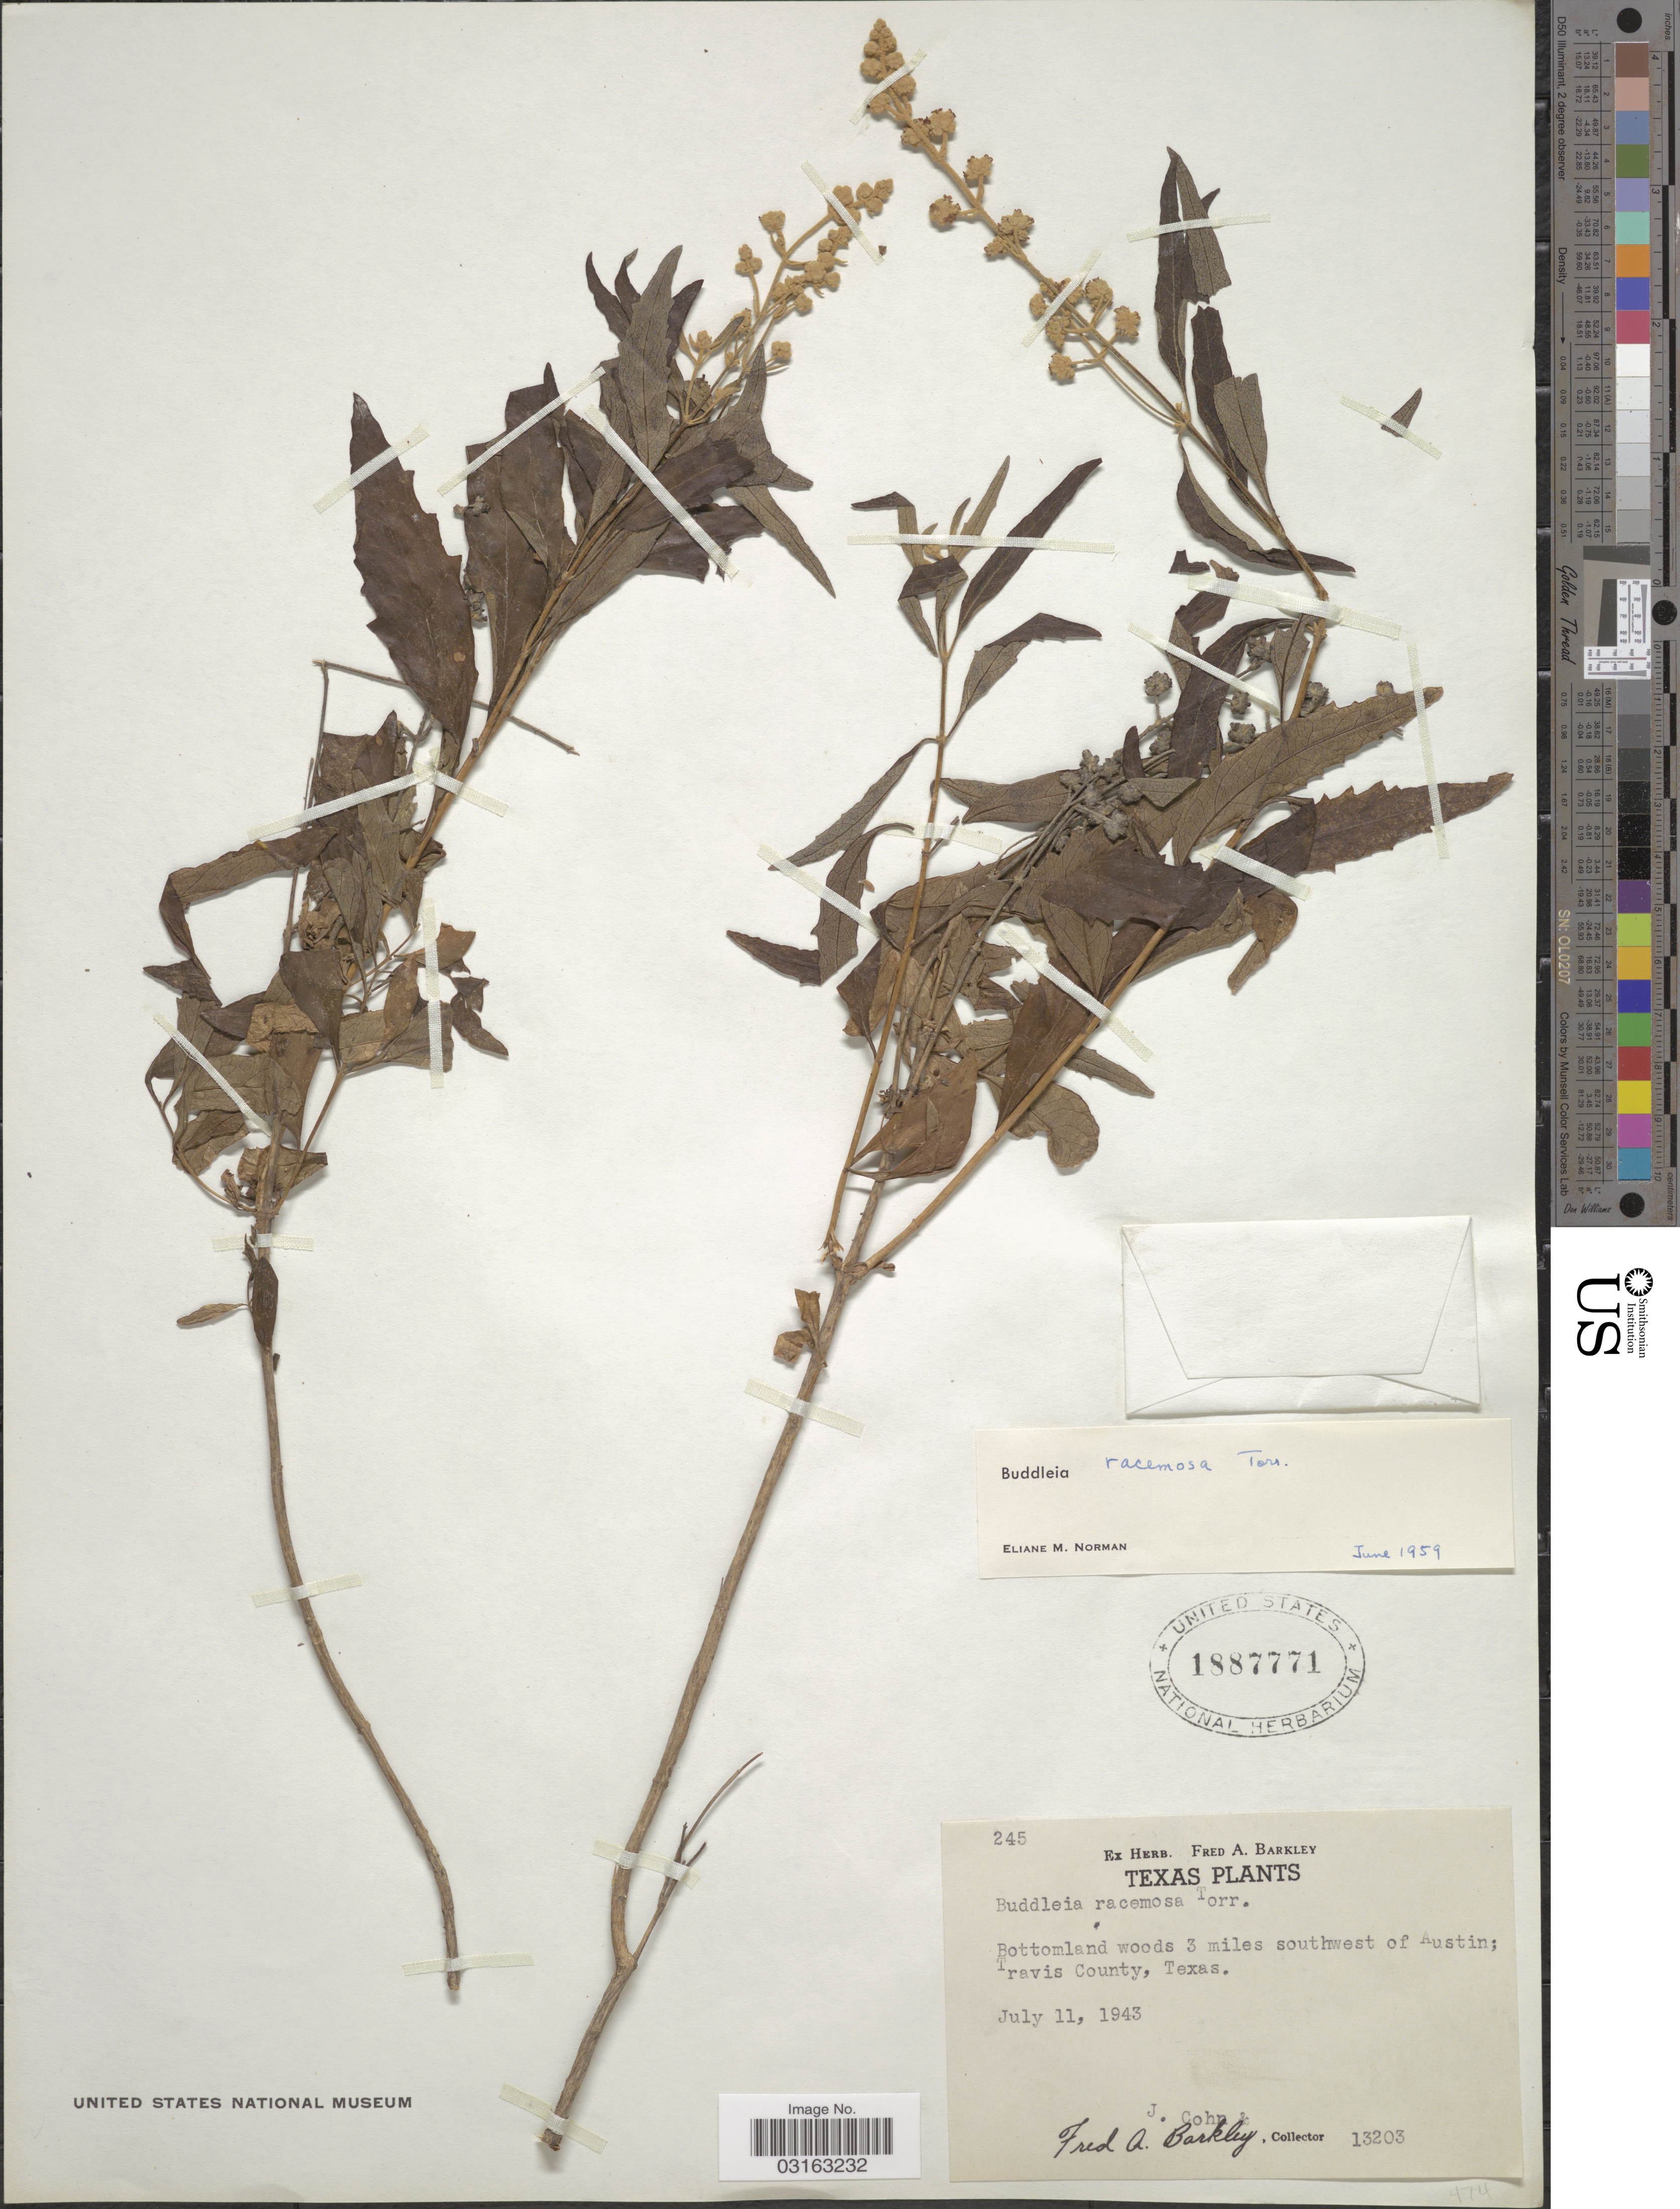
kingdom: Plantae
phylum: Tracheophyta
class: Magnoliopsida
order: Lamiales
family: Scrophulariaceae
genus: Buddleja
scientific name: Buddleja racemosa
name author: Torr.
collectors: J. Cohn & F. A. Barkley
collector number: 13203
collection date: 1943-07-11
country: United States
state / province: Texas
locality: Bottomland woods 3 miles southwest of Austin; Travis County.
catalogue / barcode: US 1887771